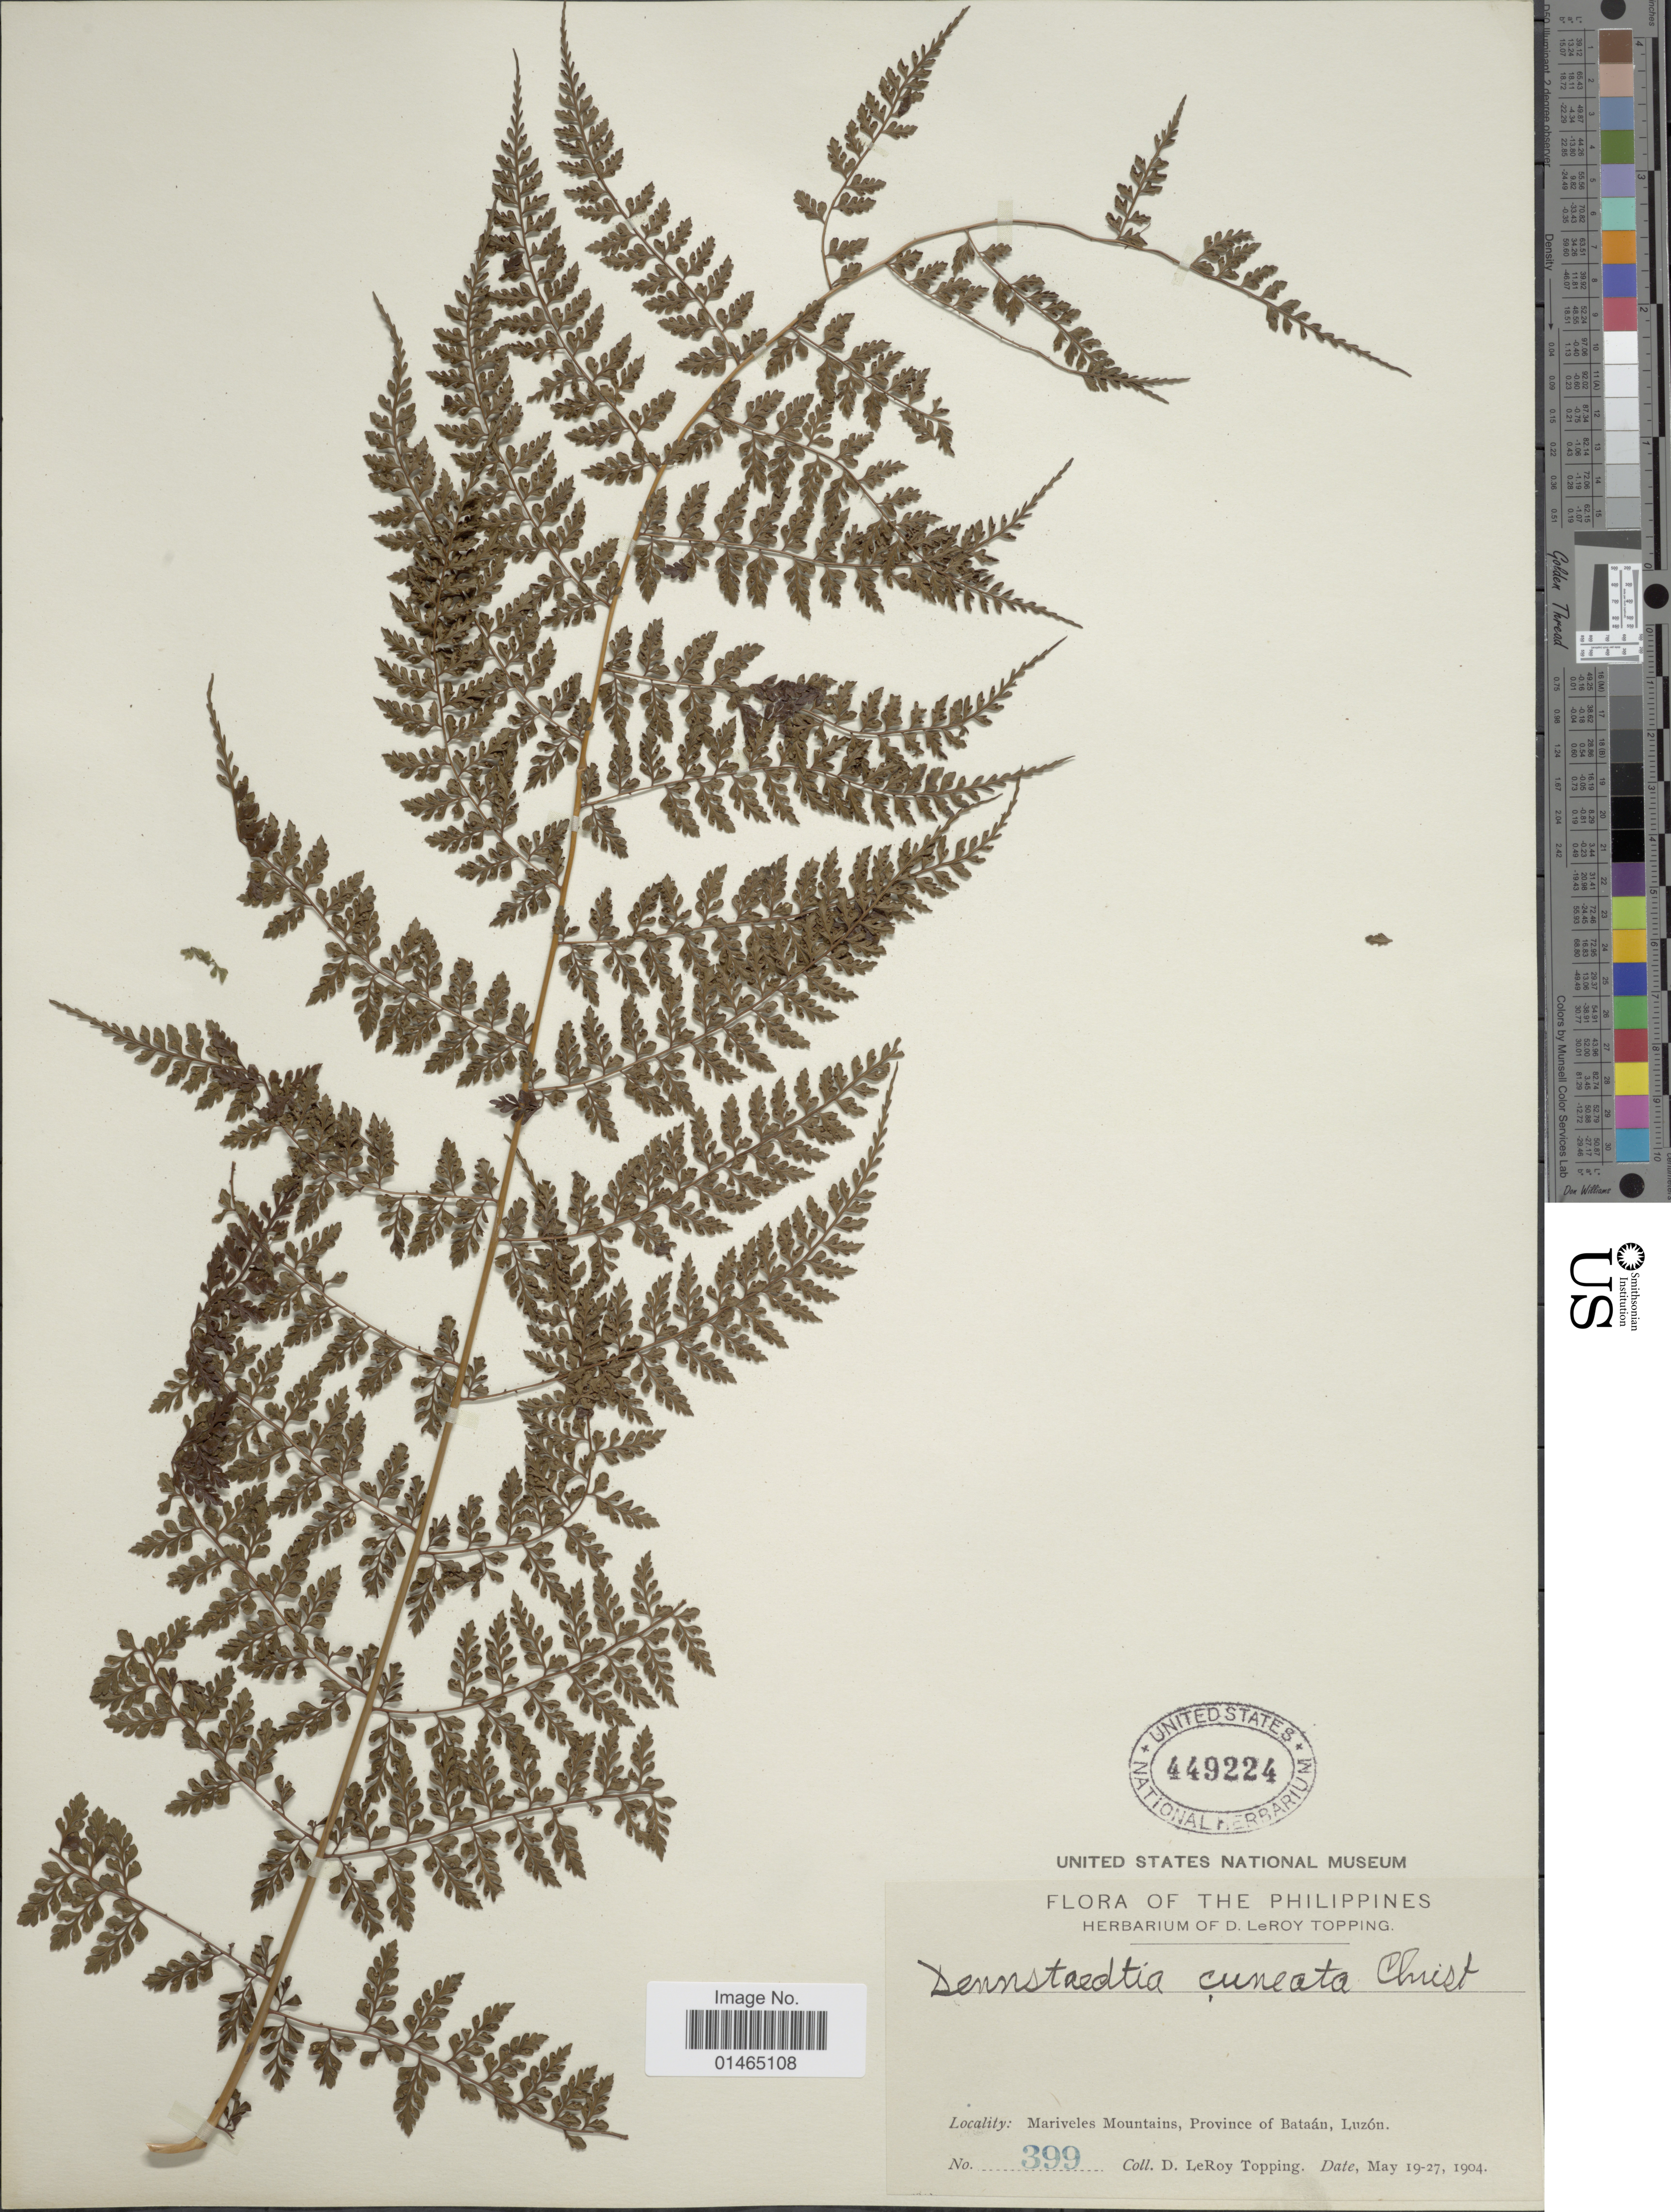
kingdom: Plantae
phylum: Tracheophyta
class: Polypodiopsida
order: Polypodiales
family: Dennstaedtiaceae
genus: Dennstaedtia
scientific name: Dennstaedtia cuneata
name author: (Hook.) T. Moore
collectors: D. L. Topping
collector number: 399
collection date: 1904-05-19/1904-05-27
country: Philippines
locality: Mariveles Mountains, Province of Bataán, Luzón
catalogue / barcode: US 449224